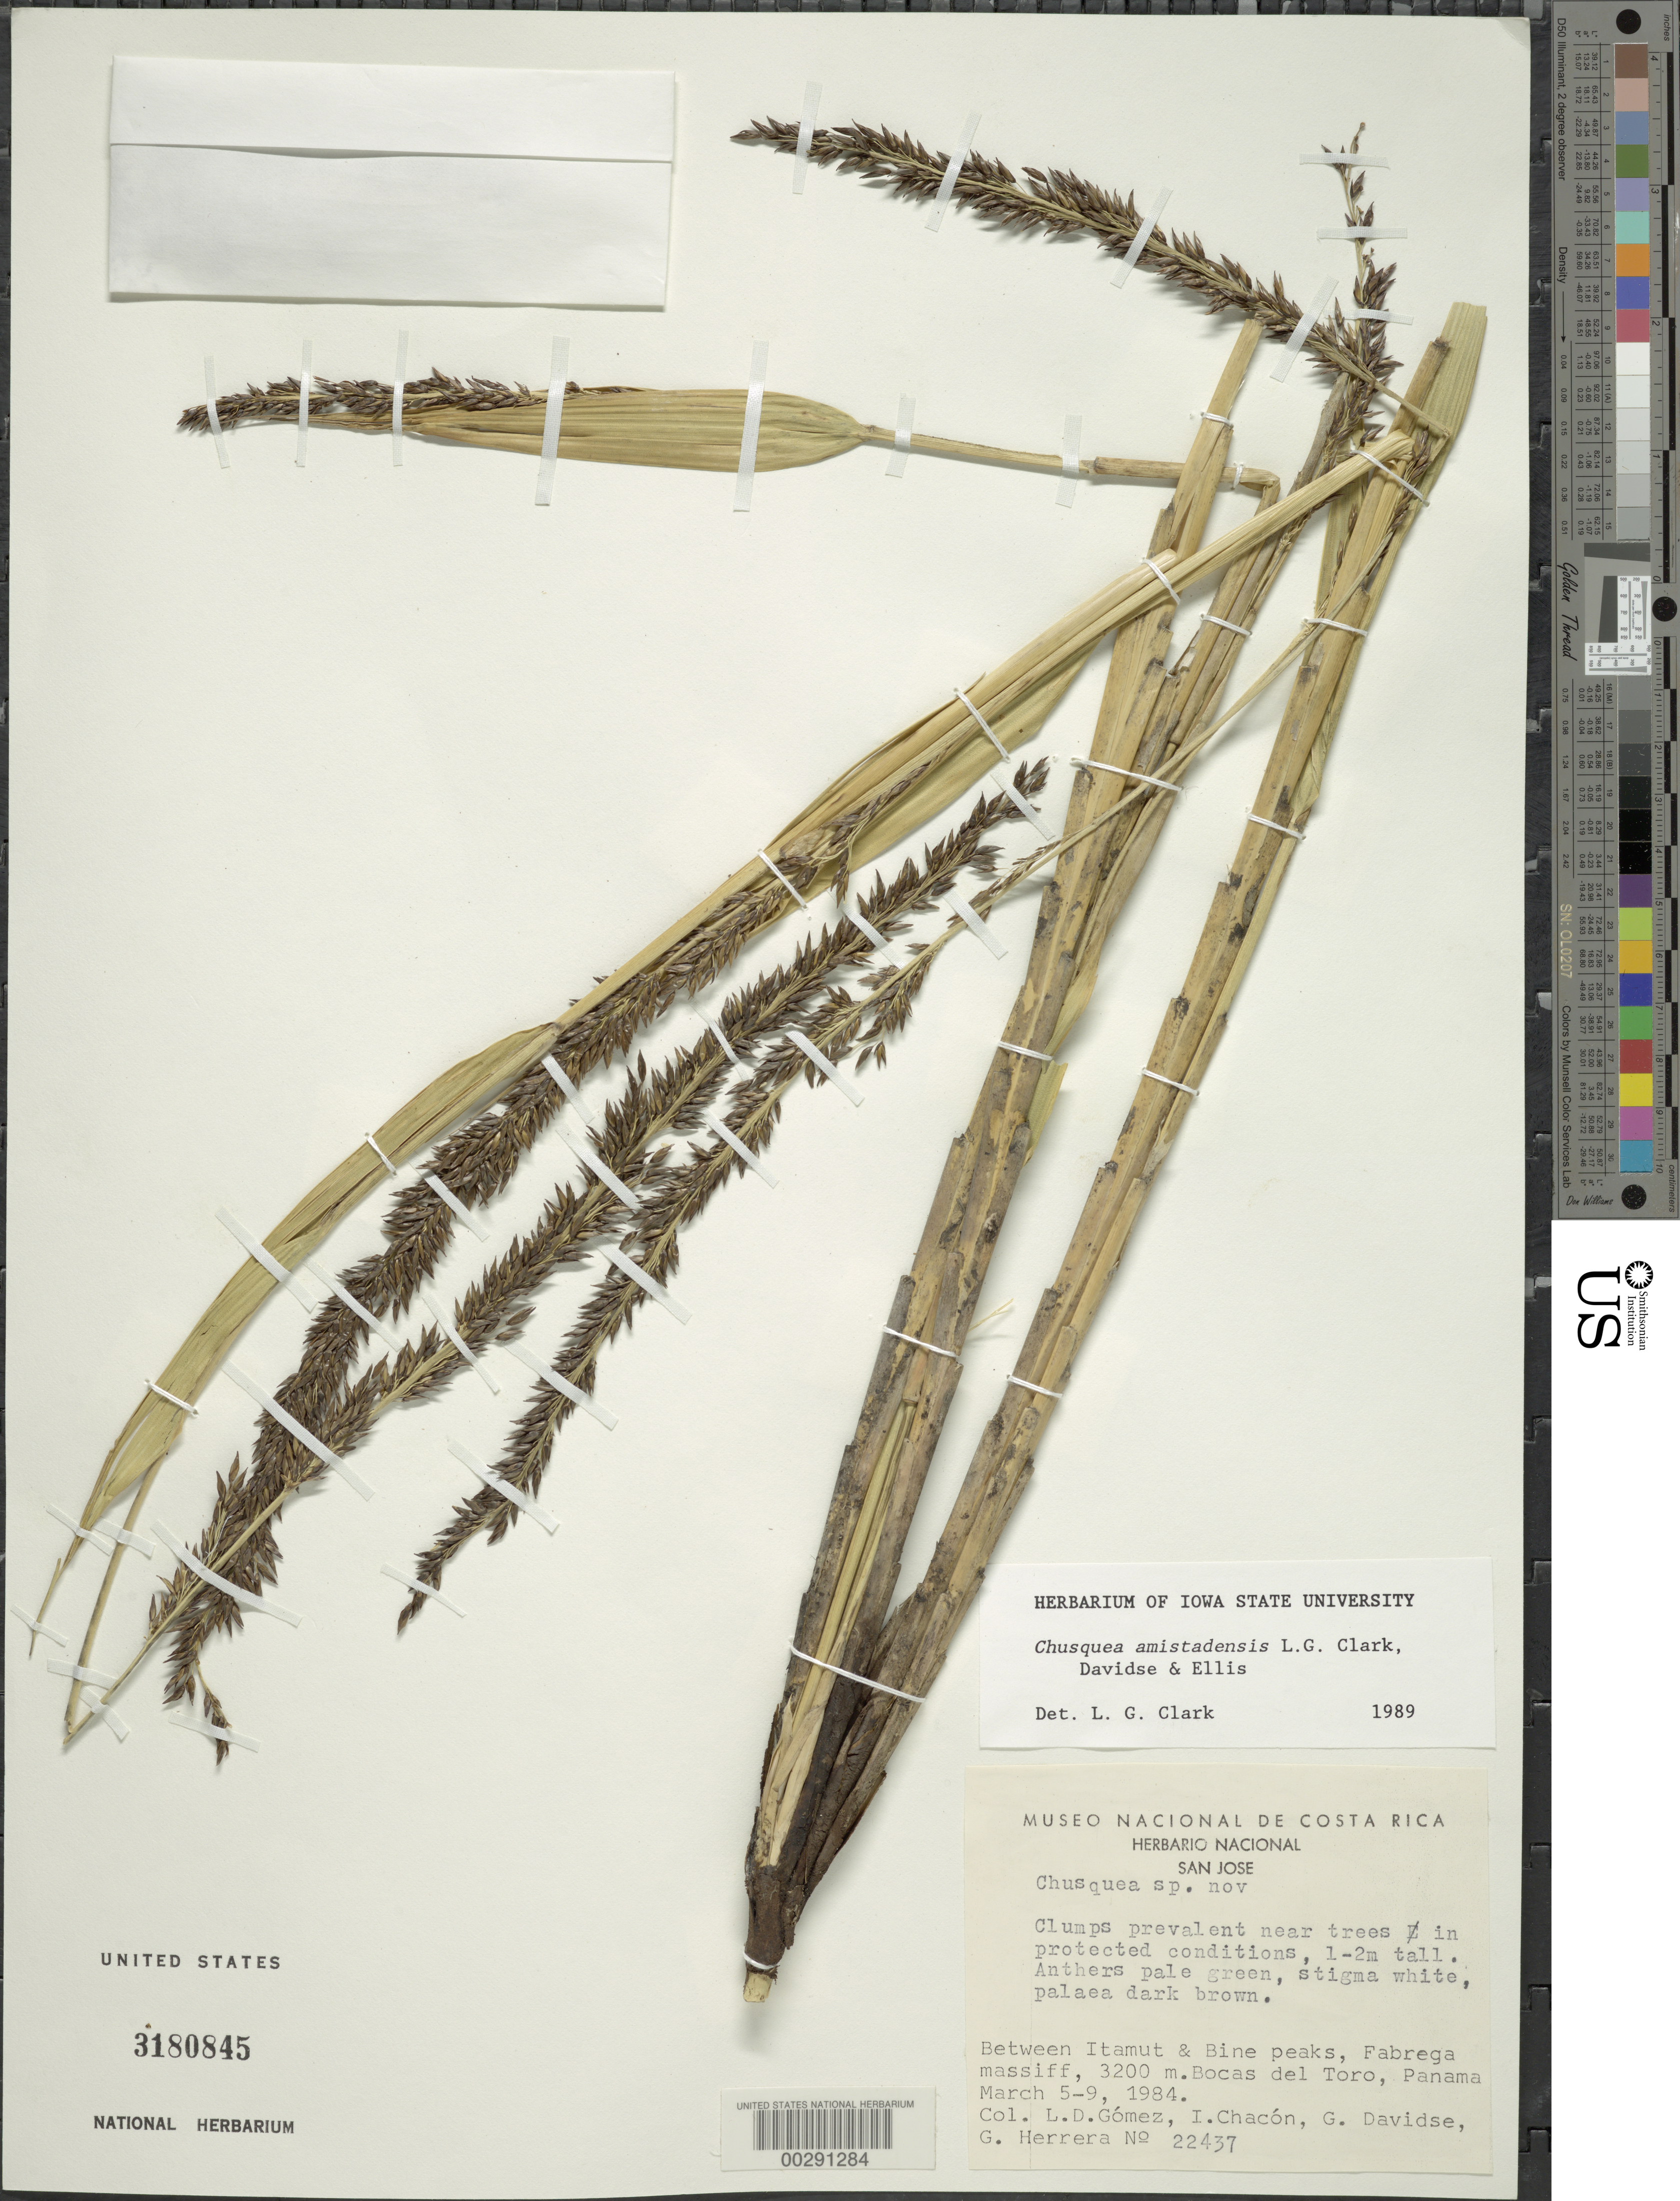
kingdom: Plantae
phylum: Tracheophyta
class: Liliopsida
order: Poales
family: Poaceae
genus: Chusquea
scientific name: Chusquea amistadensis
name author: L.G. Clark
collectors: L. D. Gómez, I. Chacon, G. Davidse & G. Herrera Ch.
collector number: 22437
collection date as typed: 05 Mar 1984 to 09 Mar 1984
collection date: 1984-03-05/1984-03-09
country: Panama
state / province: Bocas del Toro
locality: Between Itamut and biNEpeaks, Fabrega Massiff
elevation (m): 3200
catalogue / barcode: US 3180845